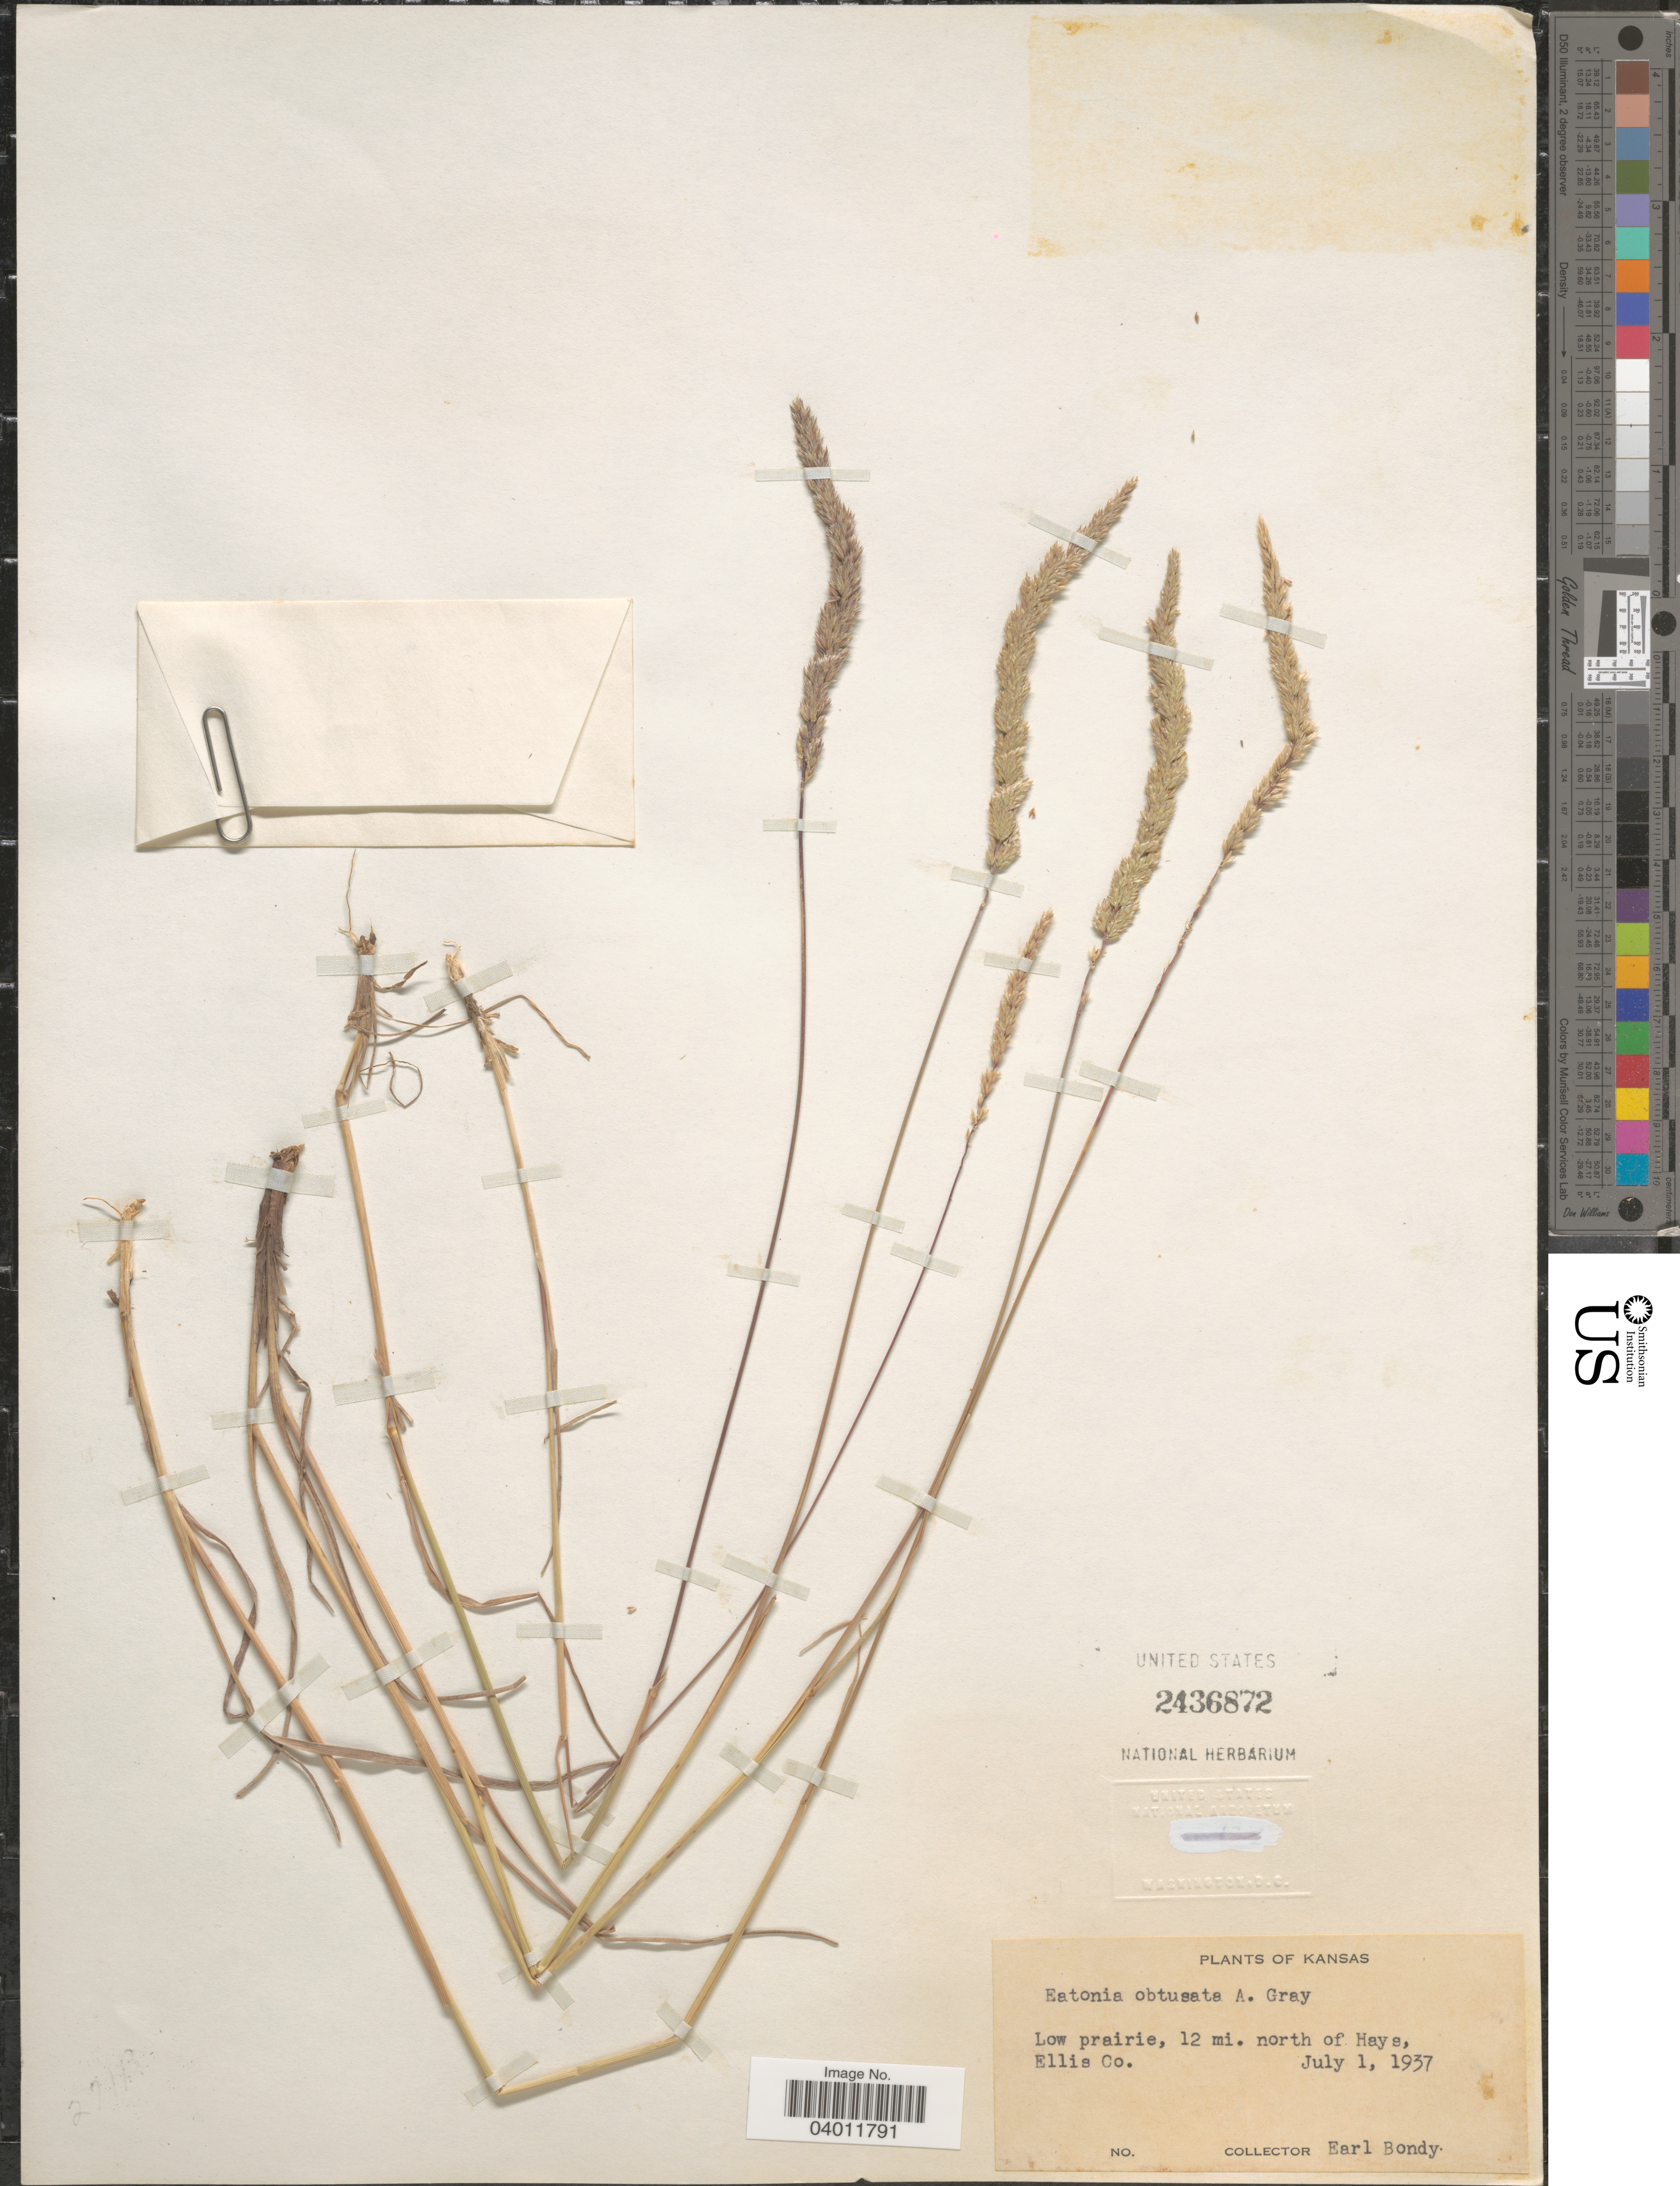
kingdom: Plantae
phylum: Tracheophyta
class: Liliopsida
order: Poales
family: Poaceae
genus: Sphenopholis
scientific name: Sphenopholis obtusata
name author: (Michx.) Scribn.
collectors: E. Bondy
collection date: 1937-07-01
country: United States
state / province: Kansas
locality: Low prairie, 12 mi. north of Hays, Ellis Co.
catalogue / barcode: US 2436872